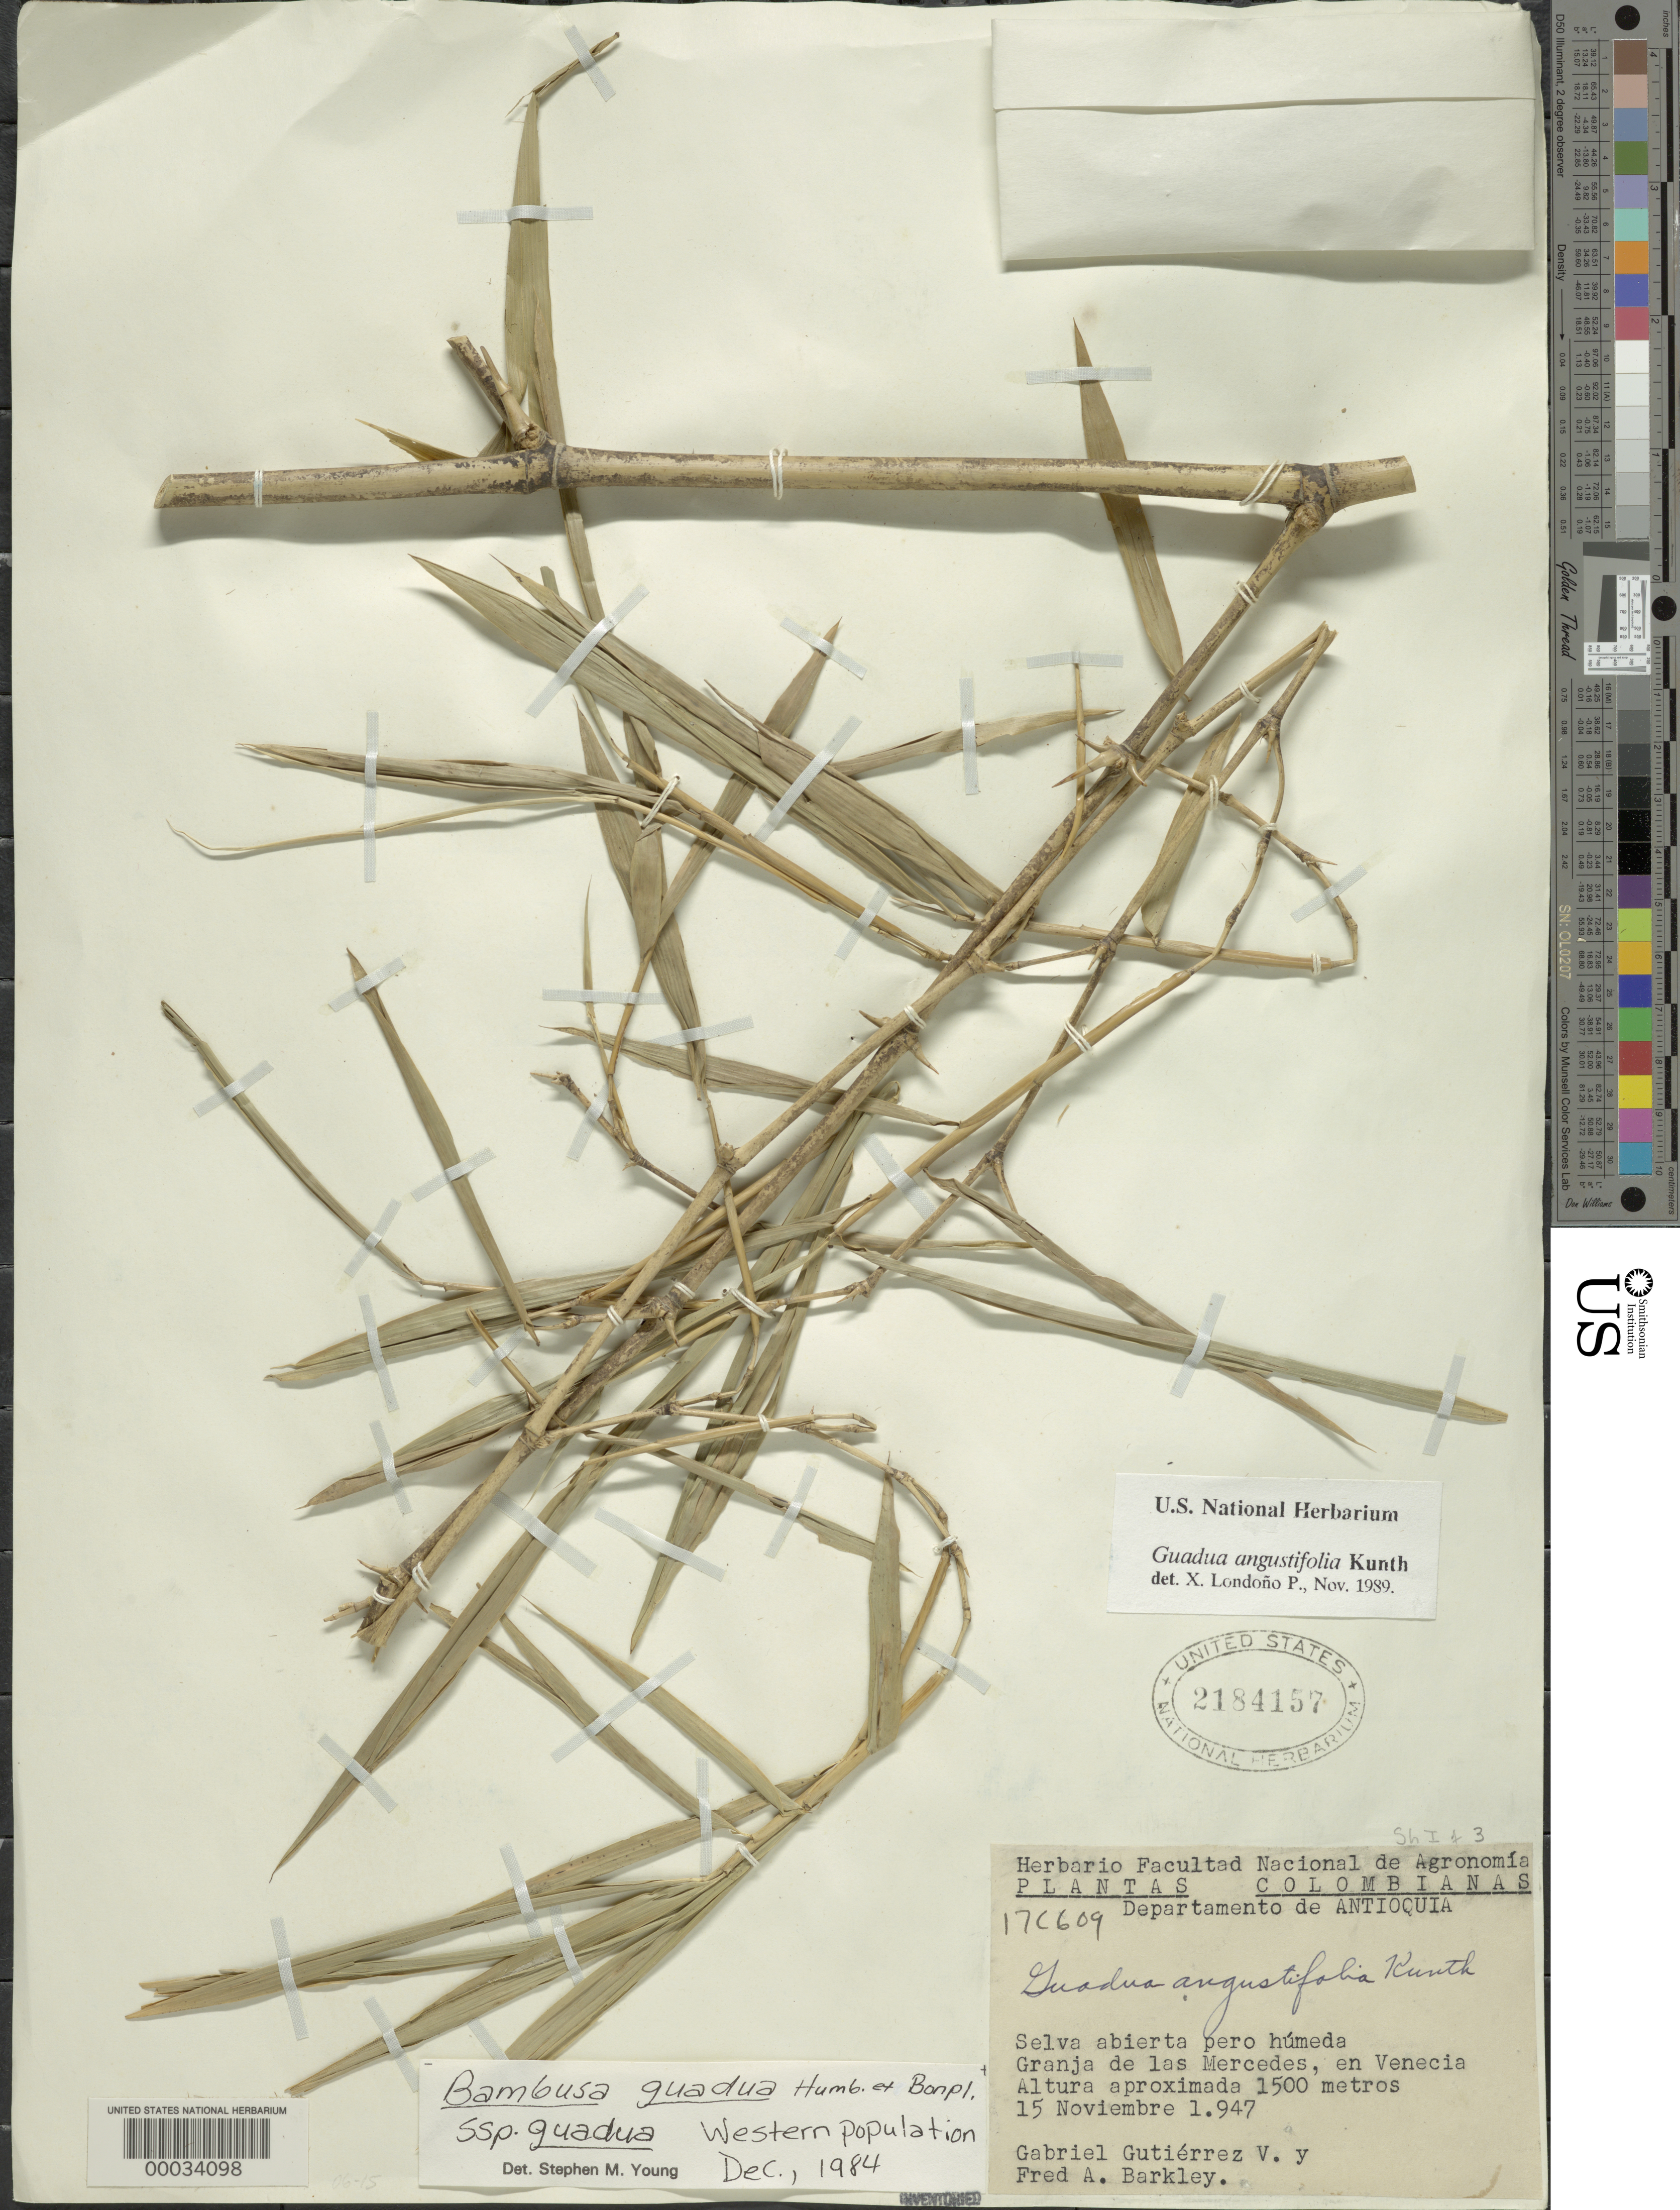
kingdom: Plantae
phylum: Tracheophyta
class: Liliopsida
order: Poales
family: Poaceae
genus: Guadua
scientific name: Guadua angustifolia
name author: Kunth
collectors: G. Gutierrez & F. A. Barkley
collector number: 17c609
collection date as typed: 15 Nov 1947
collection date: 1947-11-15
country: Colombia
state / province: Antioquia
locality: Granja de las Mercedes, en Venecia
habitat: Open forest but humid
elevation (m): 1500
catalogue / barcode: US 2184157